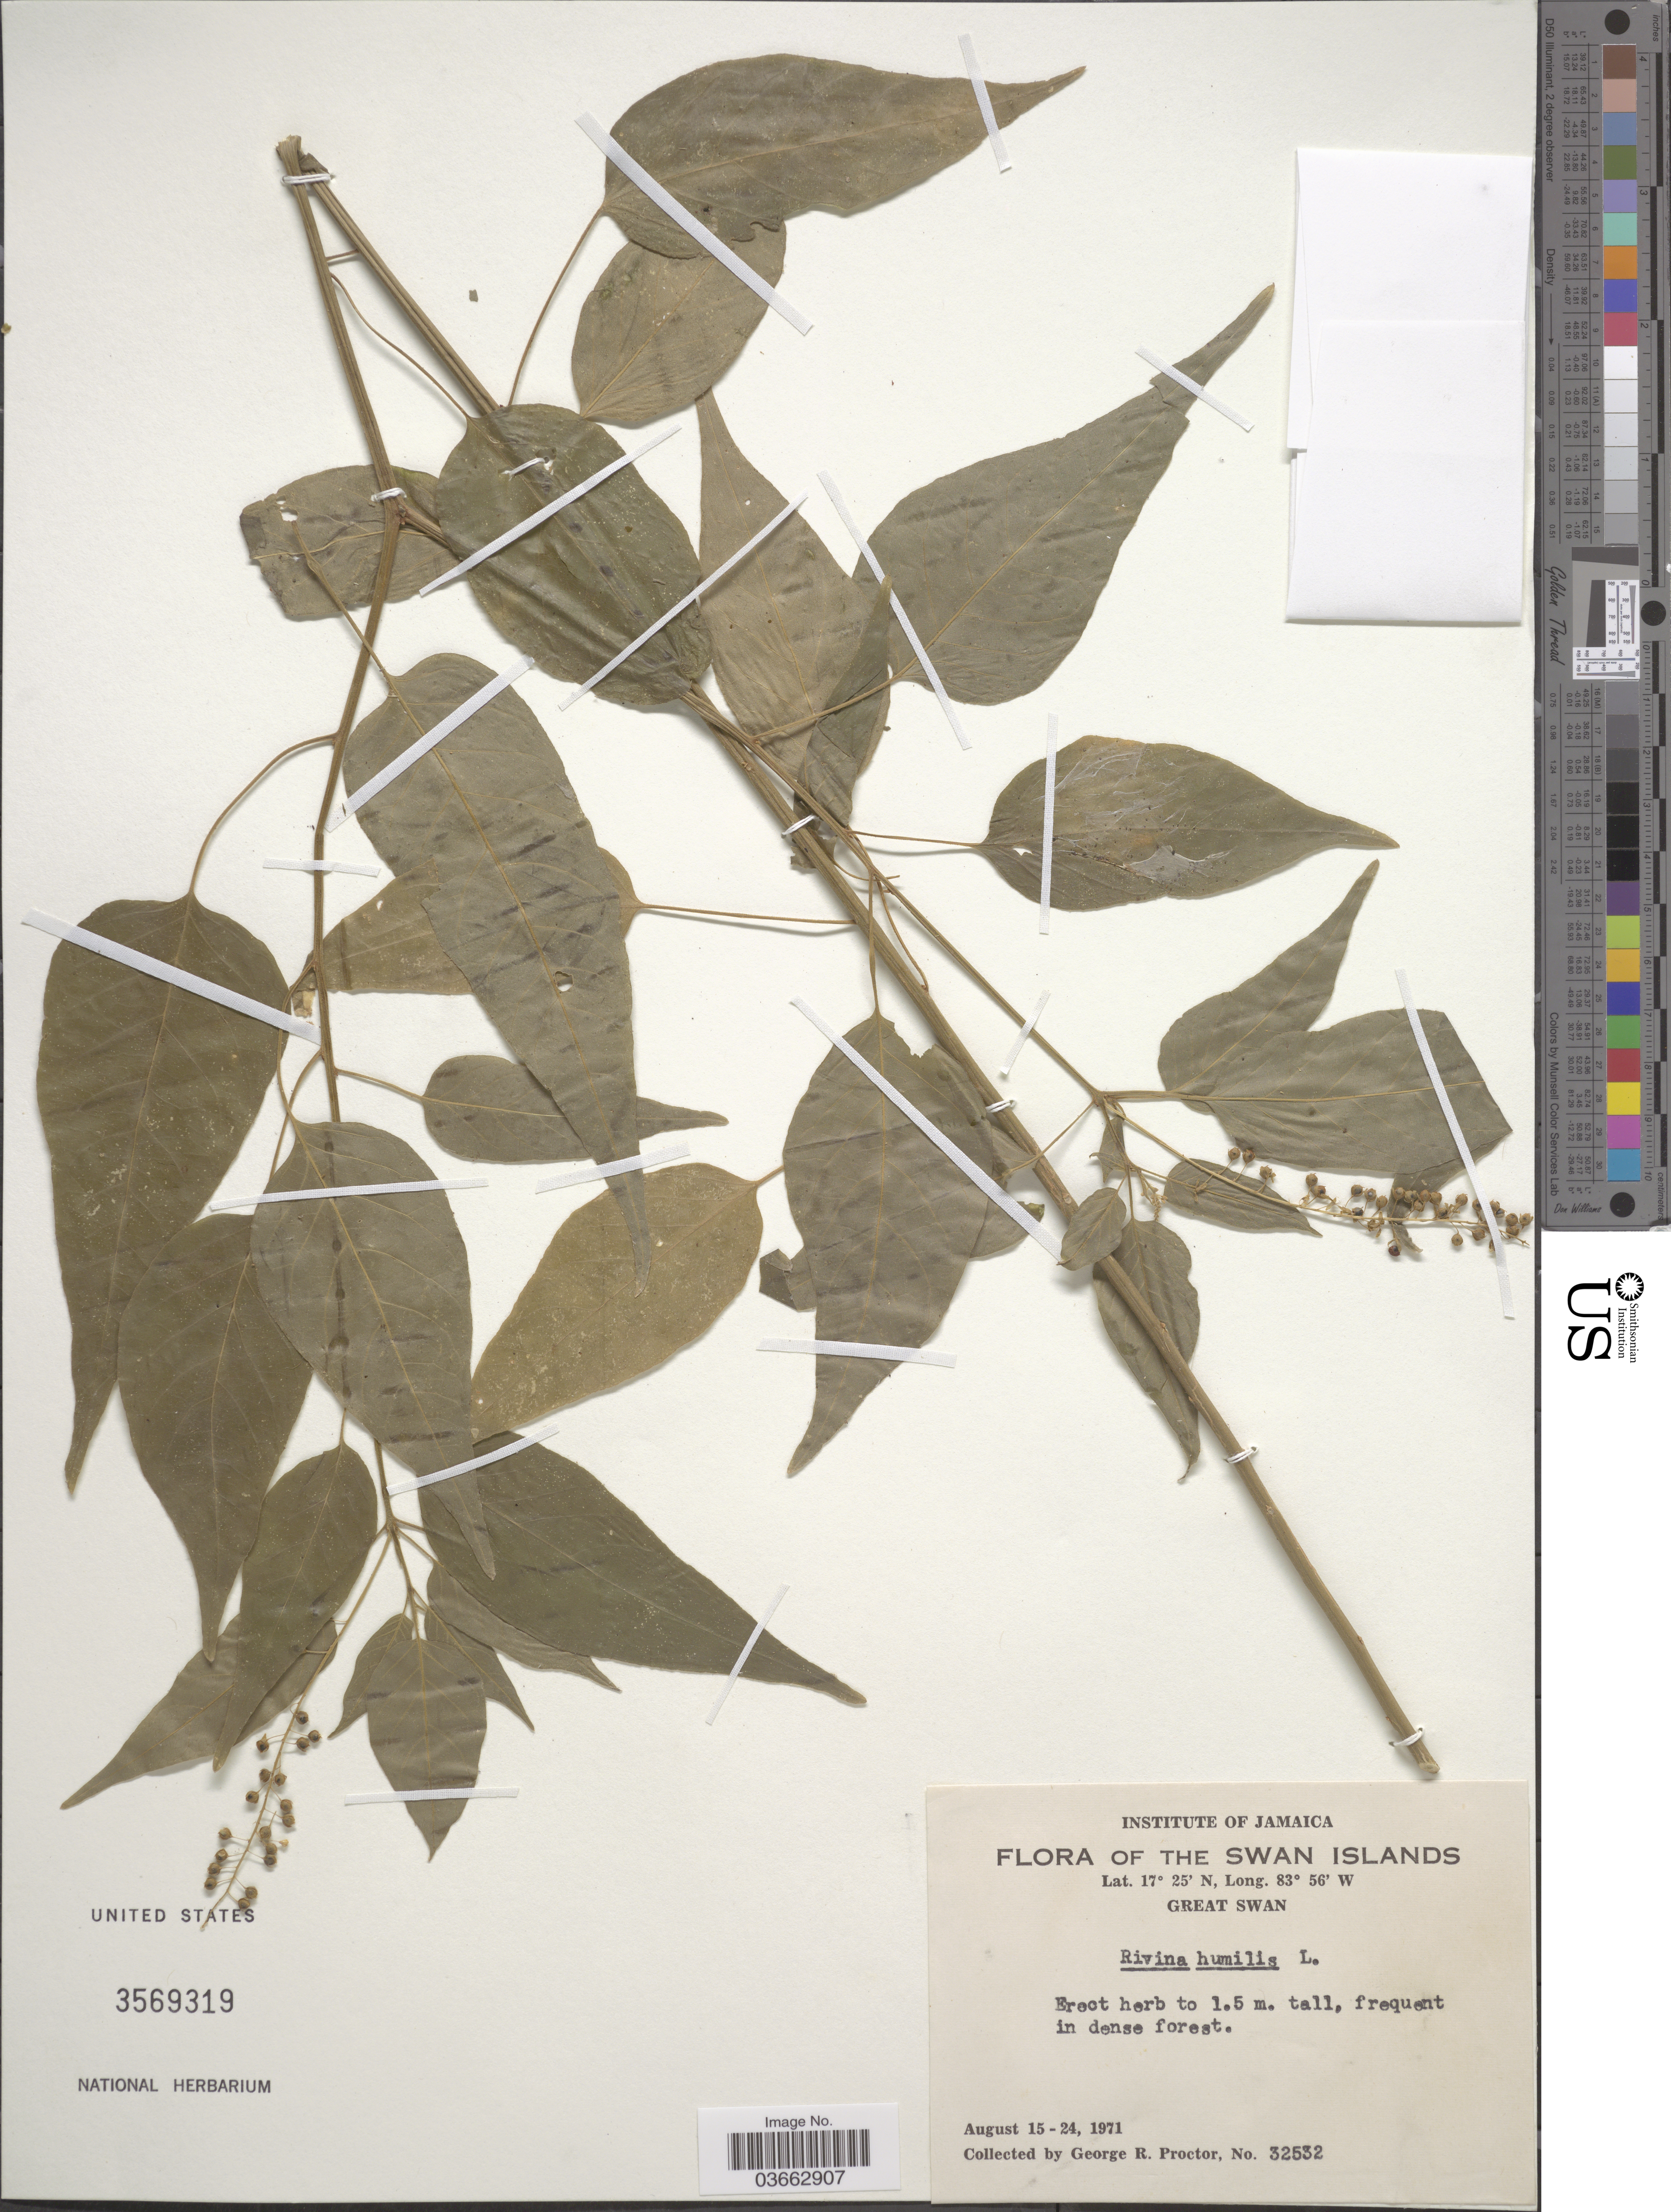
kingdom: Plantae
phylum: Tracheophyta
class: Magnoliopsida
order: Caryophyllales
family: Phytolaccaceae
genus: Rivina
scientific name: Rivina humilis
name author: L.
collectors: G. R. Proctor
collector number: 32532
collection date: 1971-08-15/1971-08-24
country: Jamaica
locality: Swan Islands. Great Swan.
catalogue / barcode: US 3569319